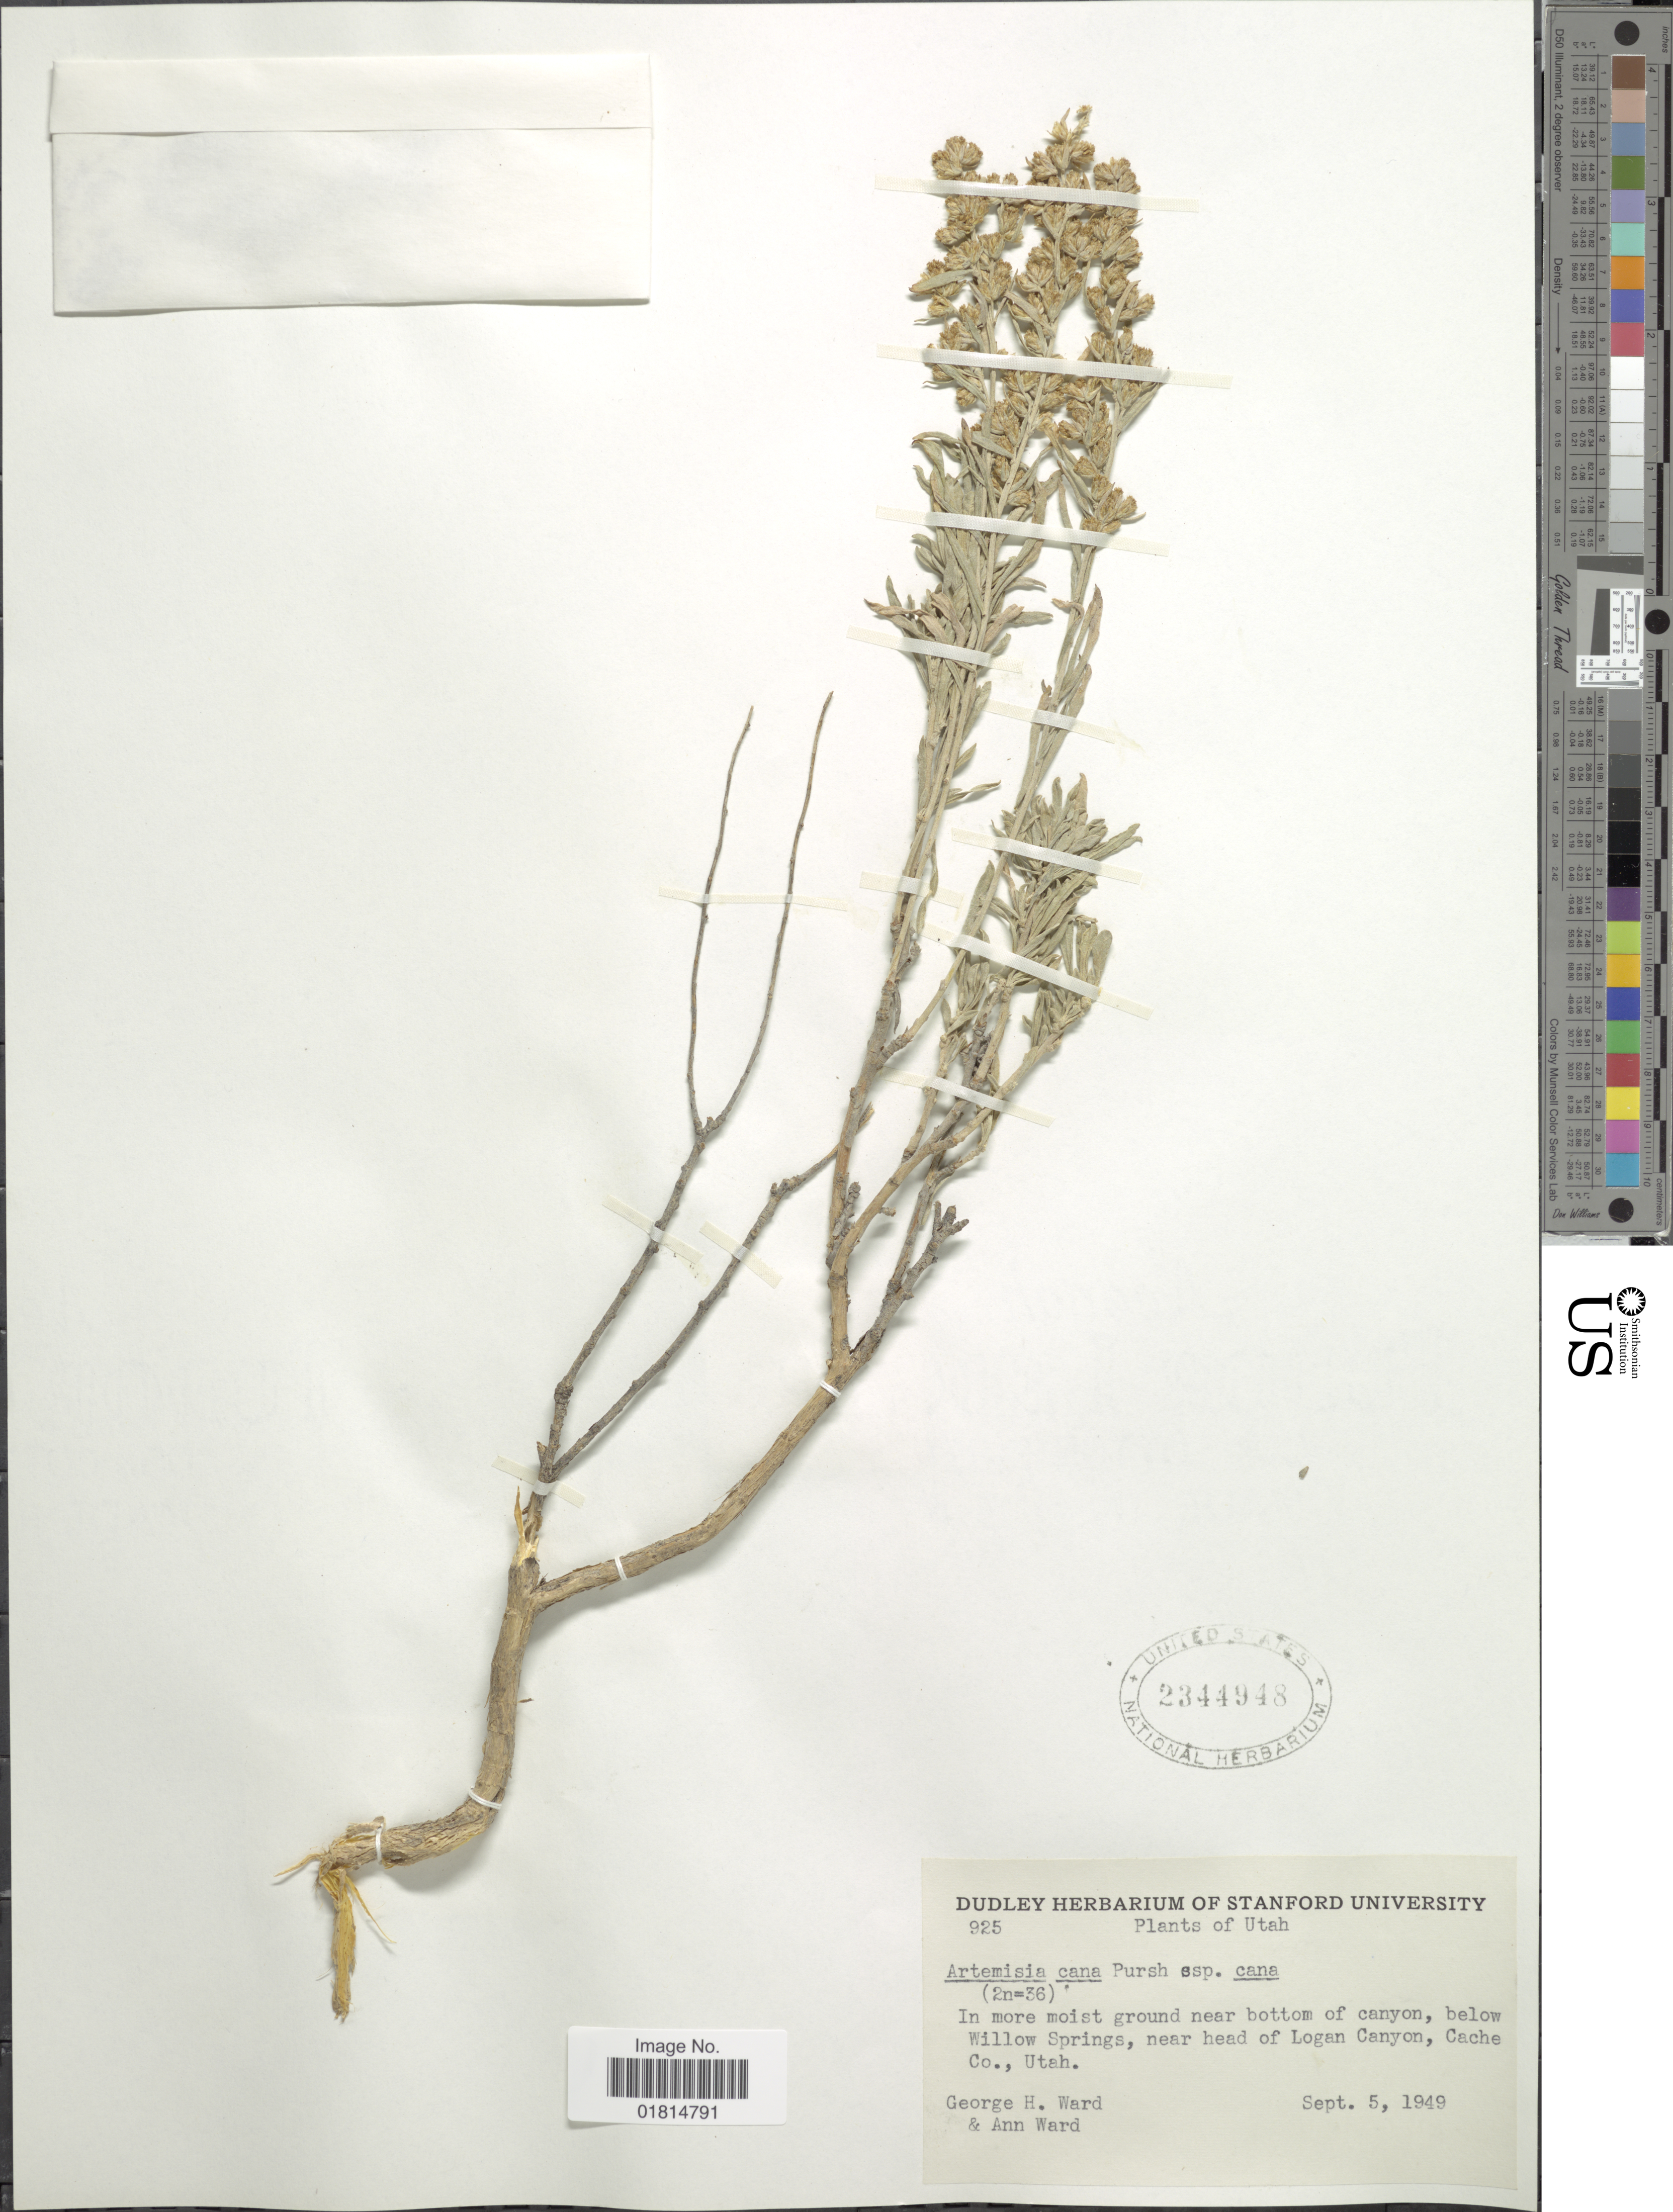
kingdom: Plantae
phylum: Tracheophyta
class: Magnoliopsida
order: Asterales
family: Asteraceae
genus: Artemisia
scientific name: Artemisia cana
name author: Pursh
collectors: G. H. Ward & A. Ward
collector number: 925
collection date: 1949-09-05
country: United States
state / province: Utah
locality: Below Willow Springs, near head of Logan Canyon, Cache Co., Utah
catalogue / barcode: US 2344948